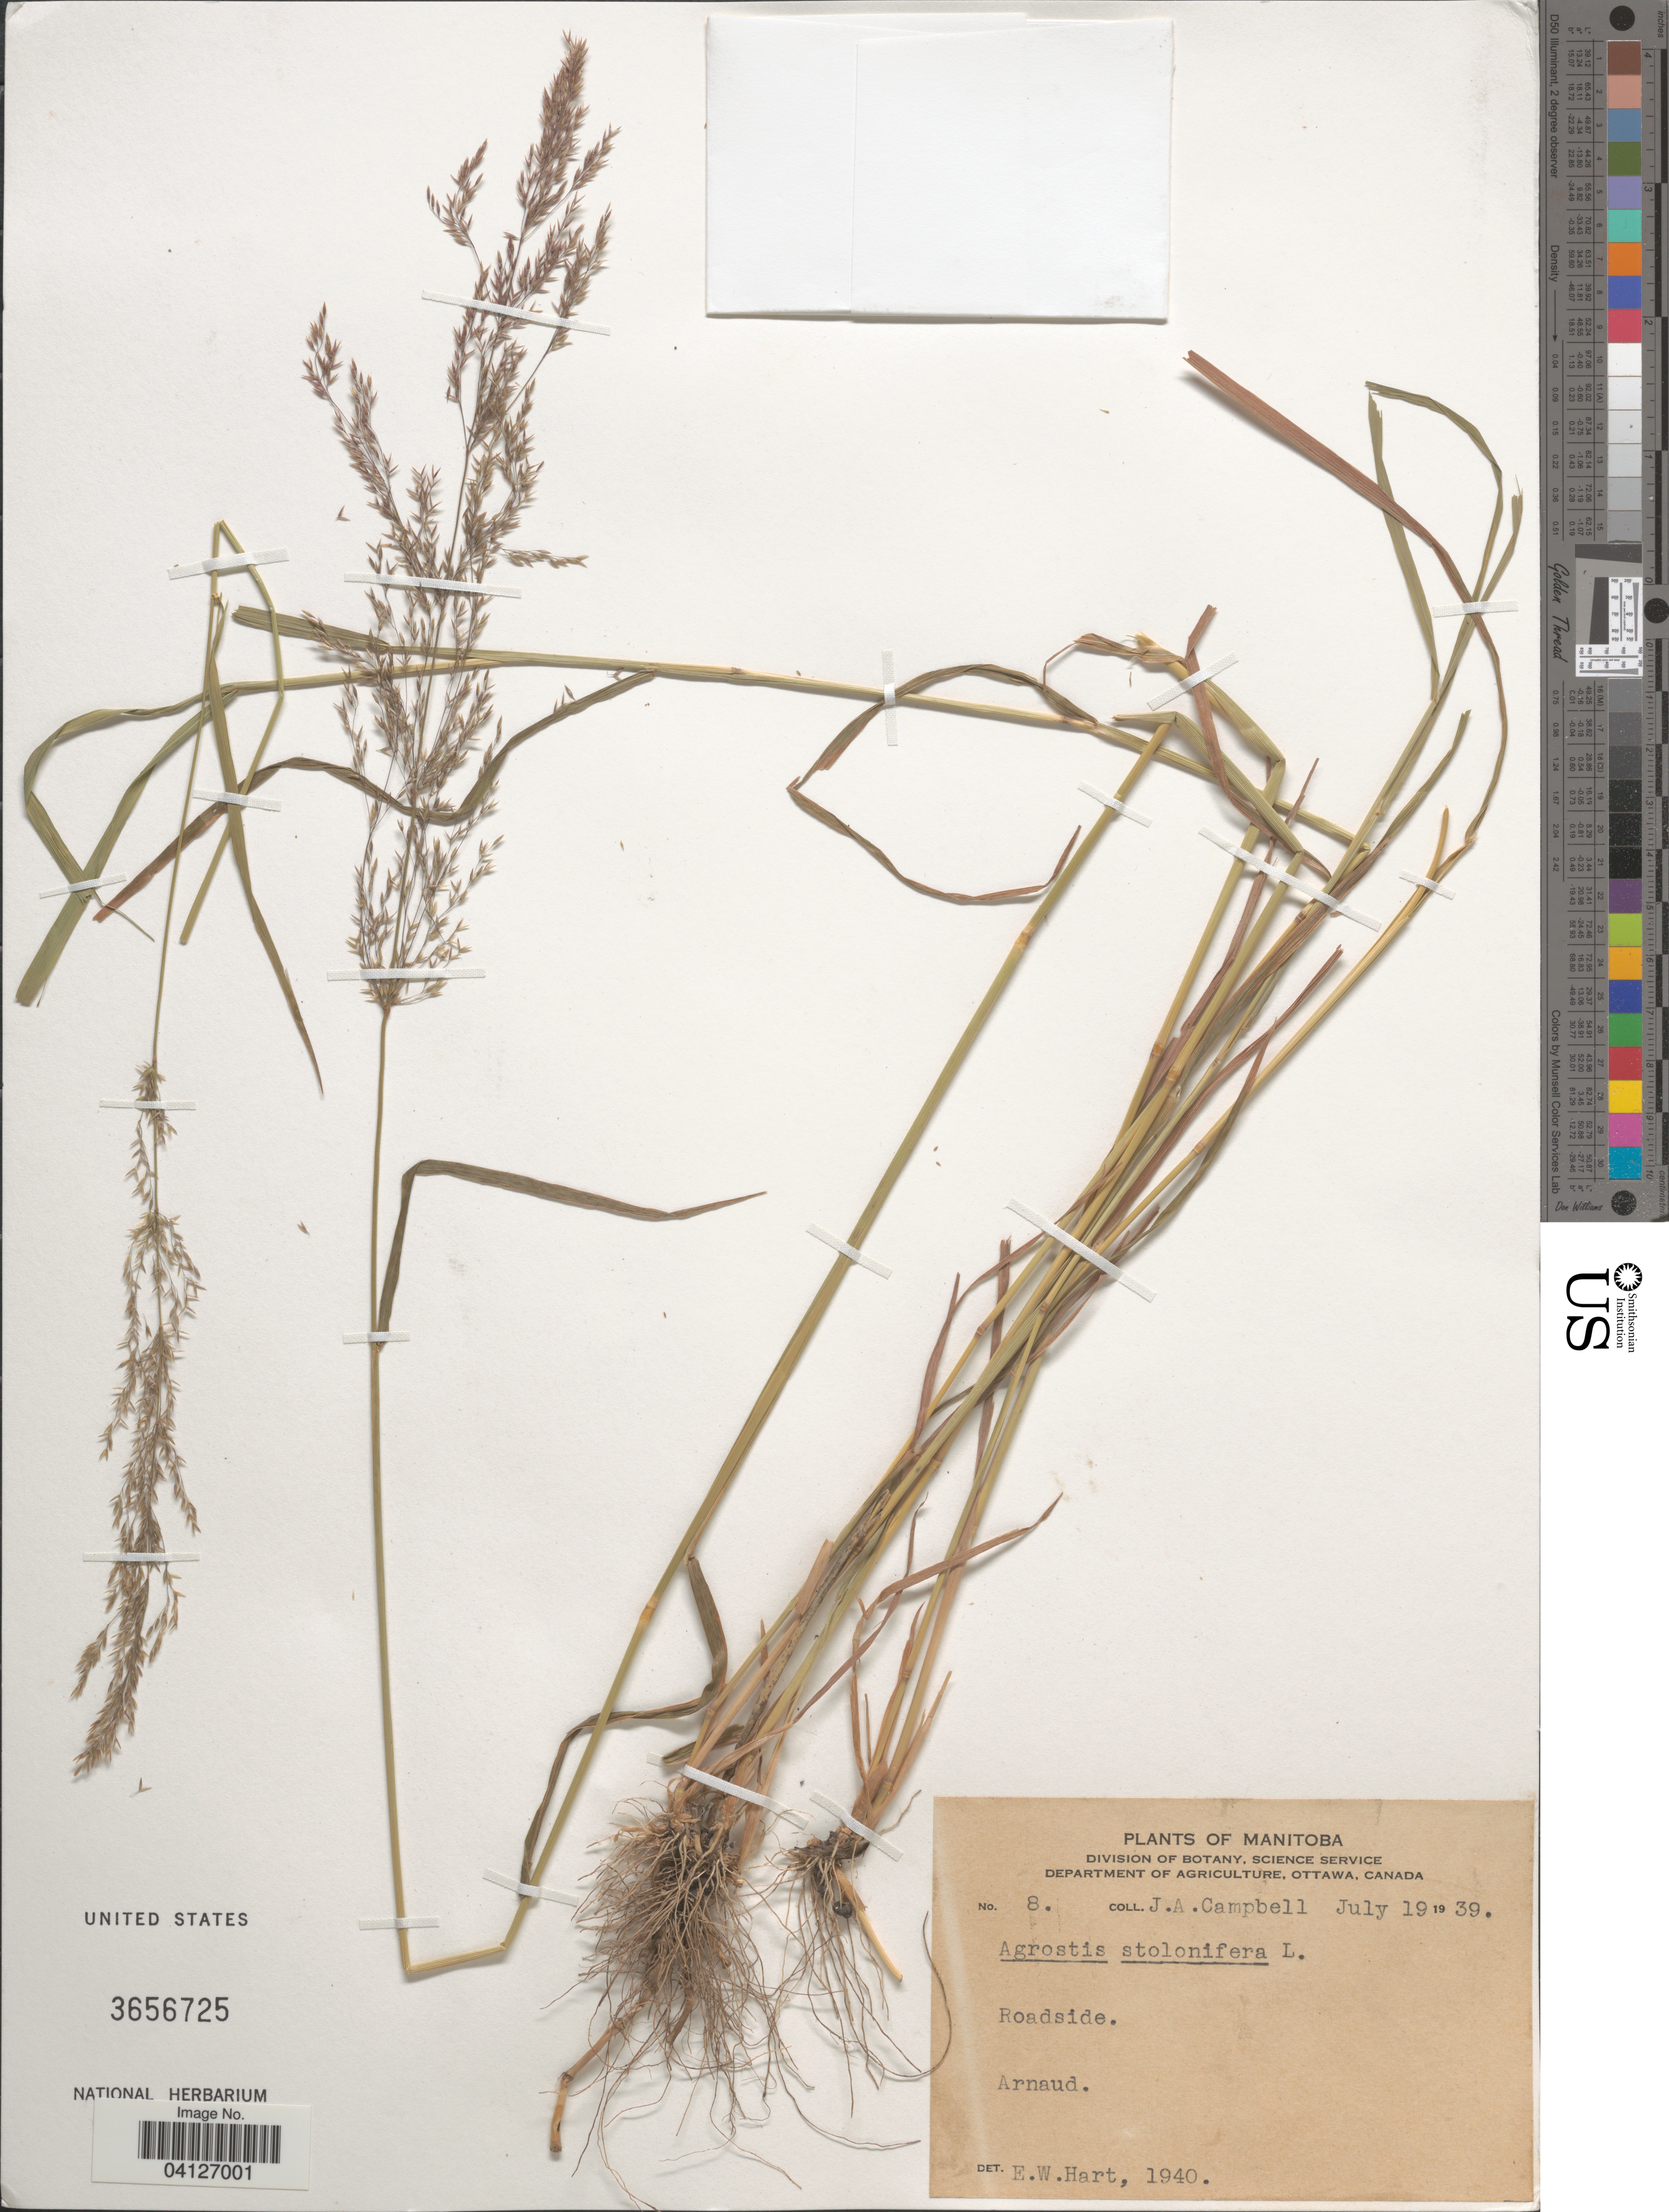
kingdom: Plantae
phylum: Tracheophyta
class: Liliopsida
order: Poales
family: Poaceae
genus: Agrostis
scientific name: Agrostis stolonifera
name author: L.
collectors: J. Campbell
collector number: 8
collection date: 1939-07-19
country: Canada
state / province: Manitoba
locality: Roadside. Arnaud.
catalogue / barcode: US 3656725